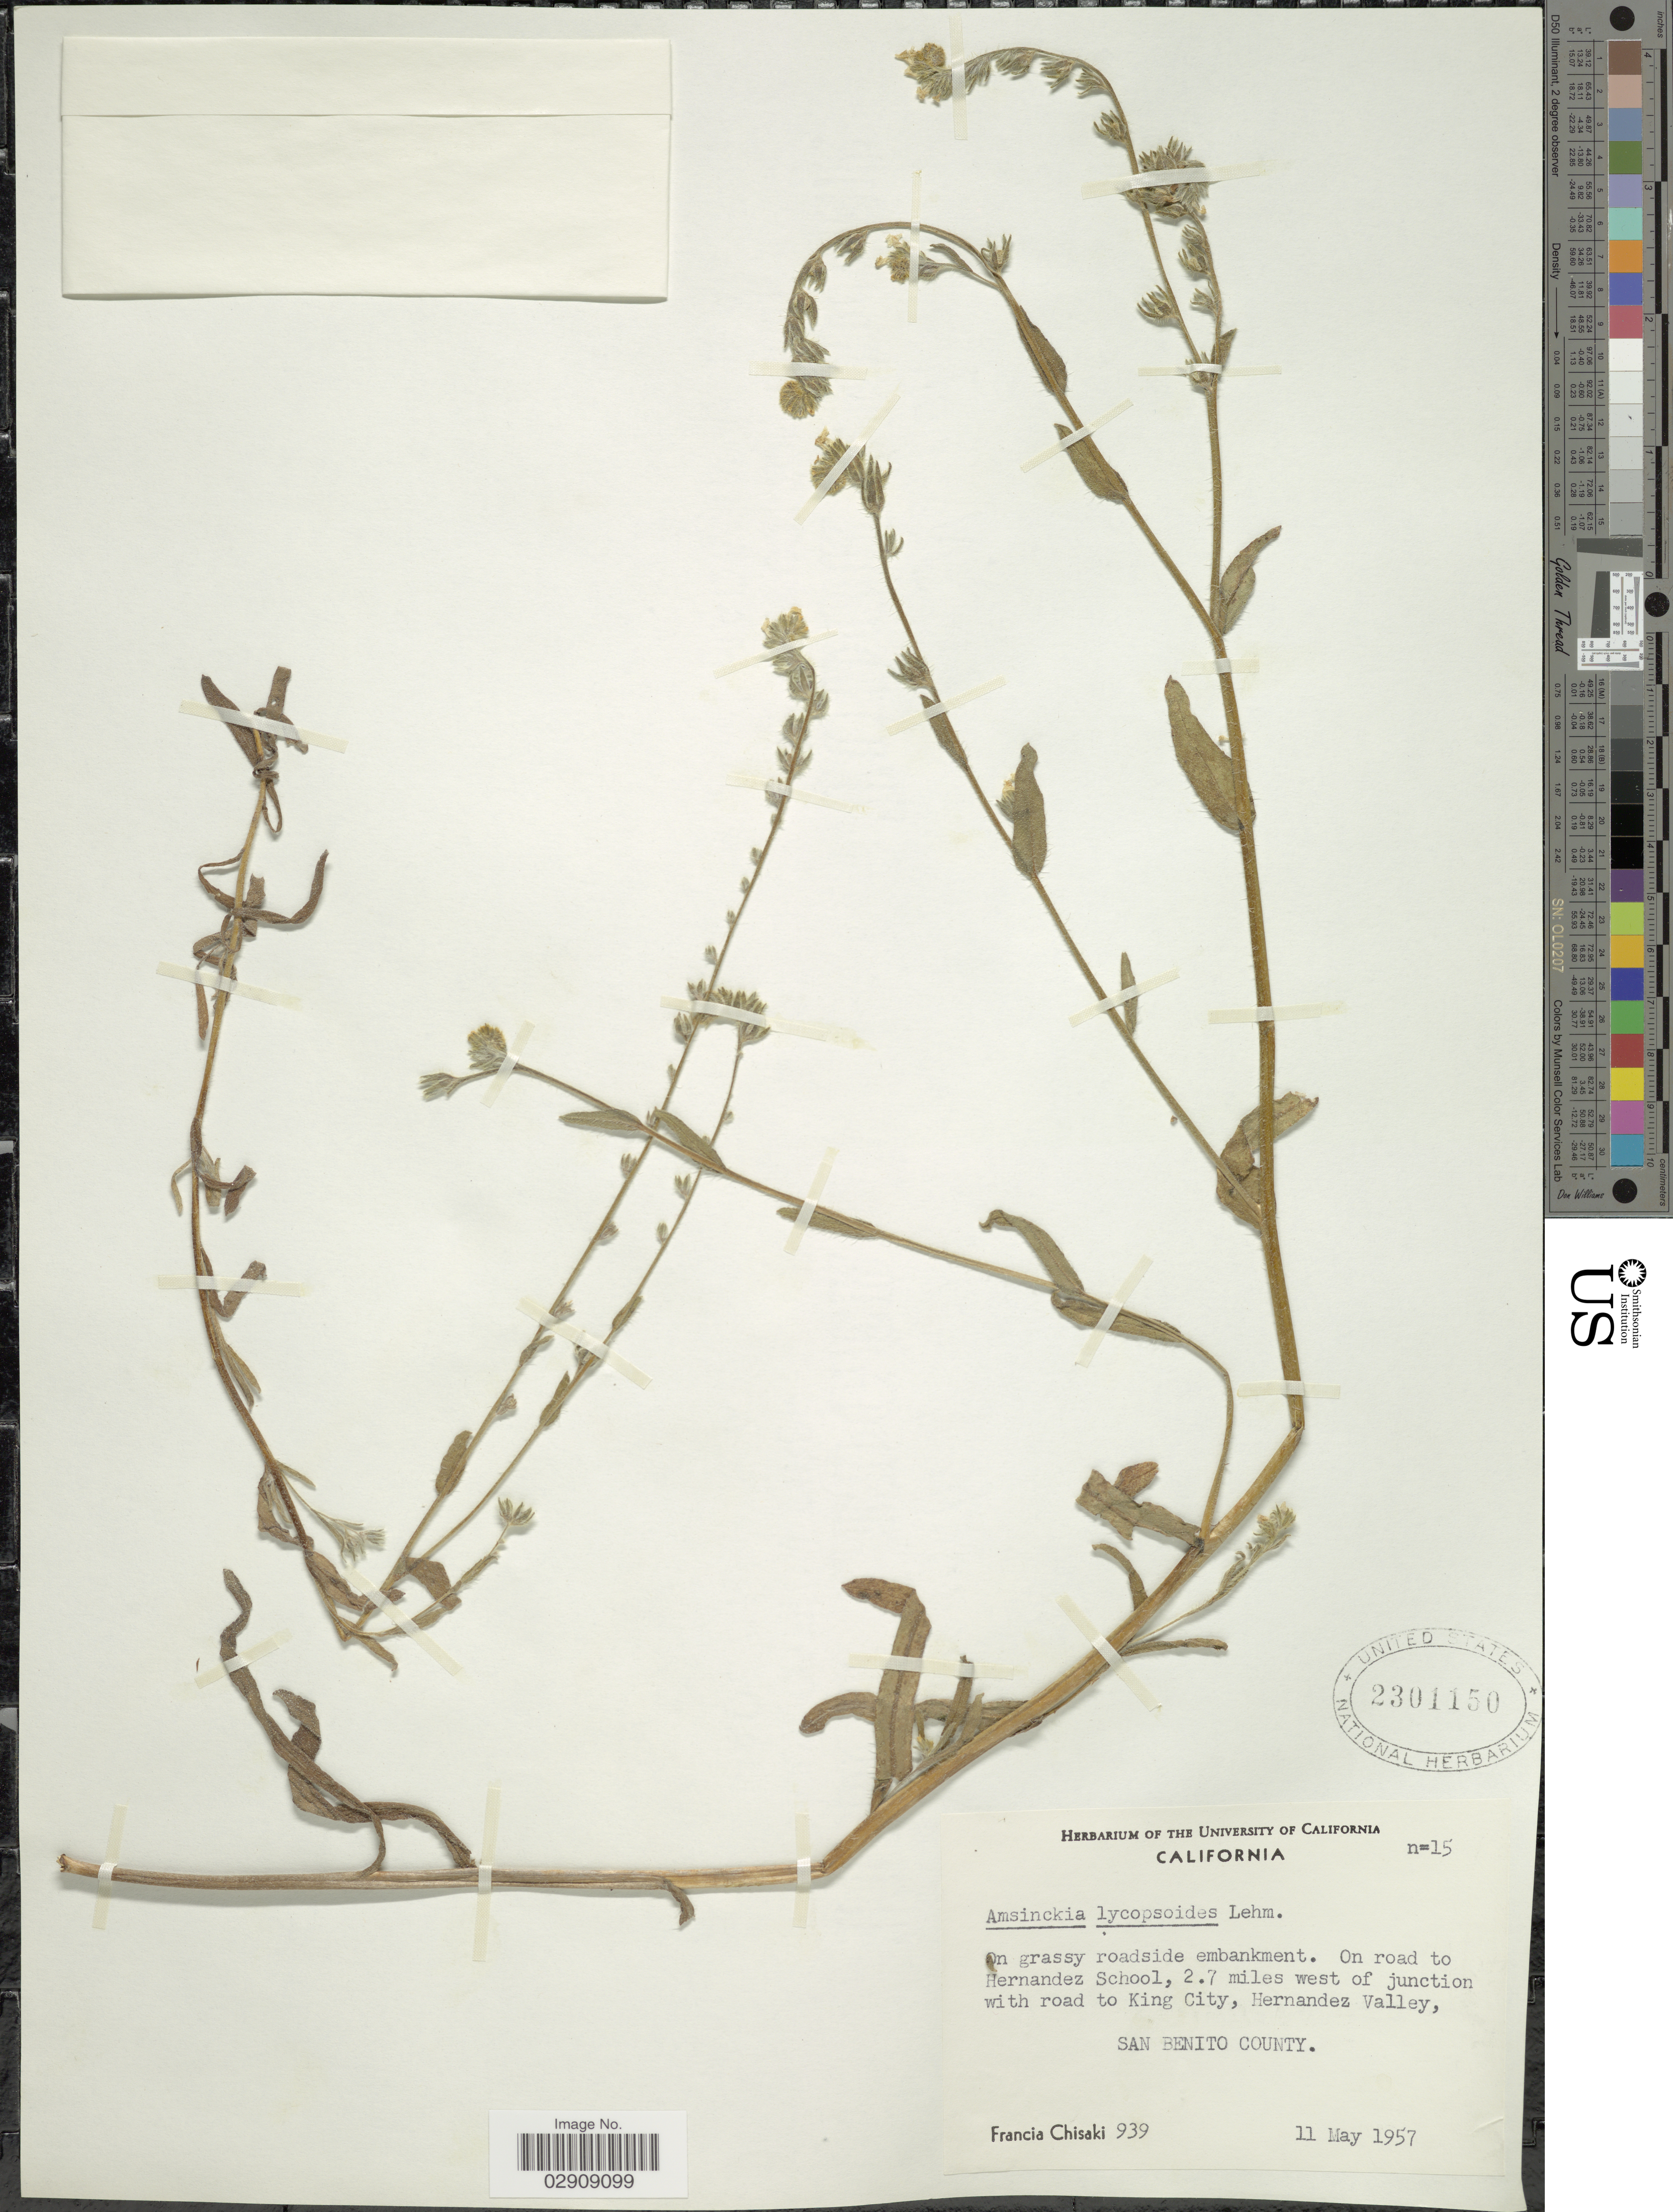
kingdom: Plantae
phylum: Tracheophyta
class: Magnoliopsida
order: Boraginales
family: Boraginaceae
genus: Amsinckia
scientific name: Amsinckia lycopsoides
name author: Lehm.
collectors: F. Chisaki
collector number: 939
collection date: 1957-05-11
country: United States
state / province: California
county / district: San Benito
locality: On road to Hernandez School, 2.7 miles west of junction with road to King City, Hernandez Valley, San Benito County.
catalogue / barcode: US 2301150